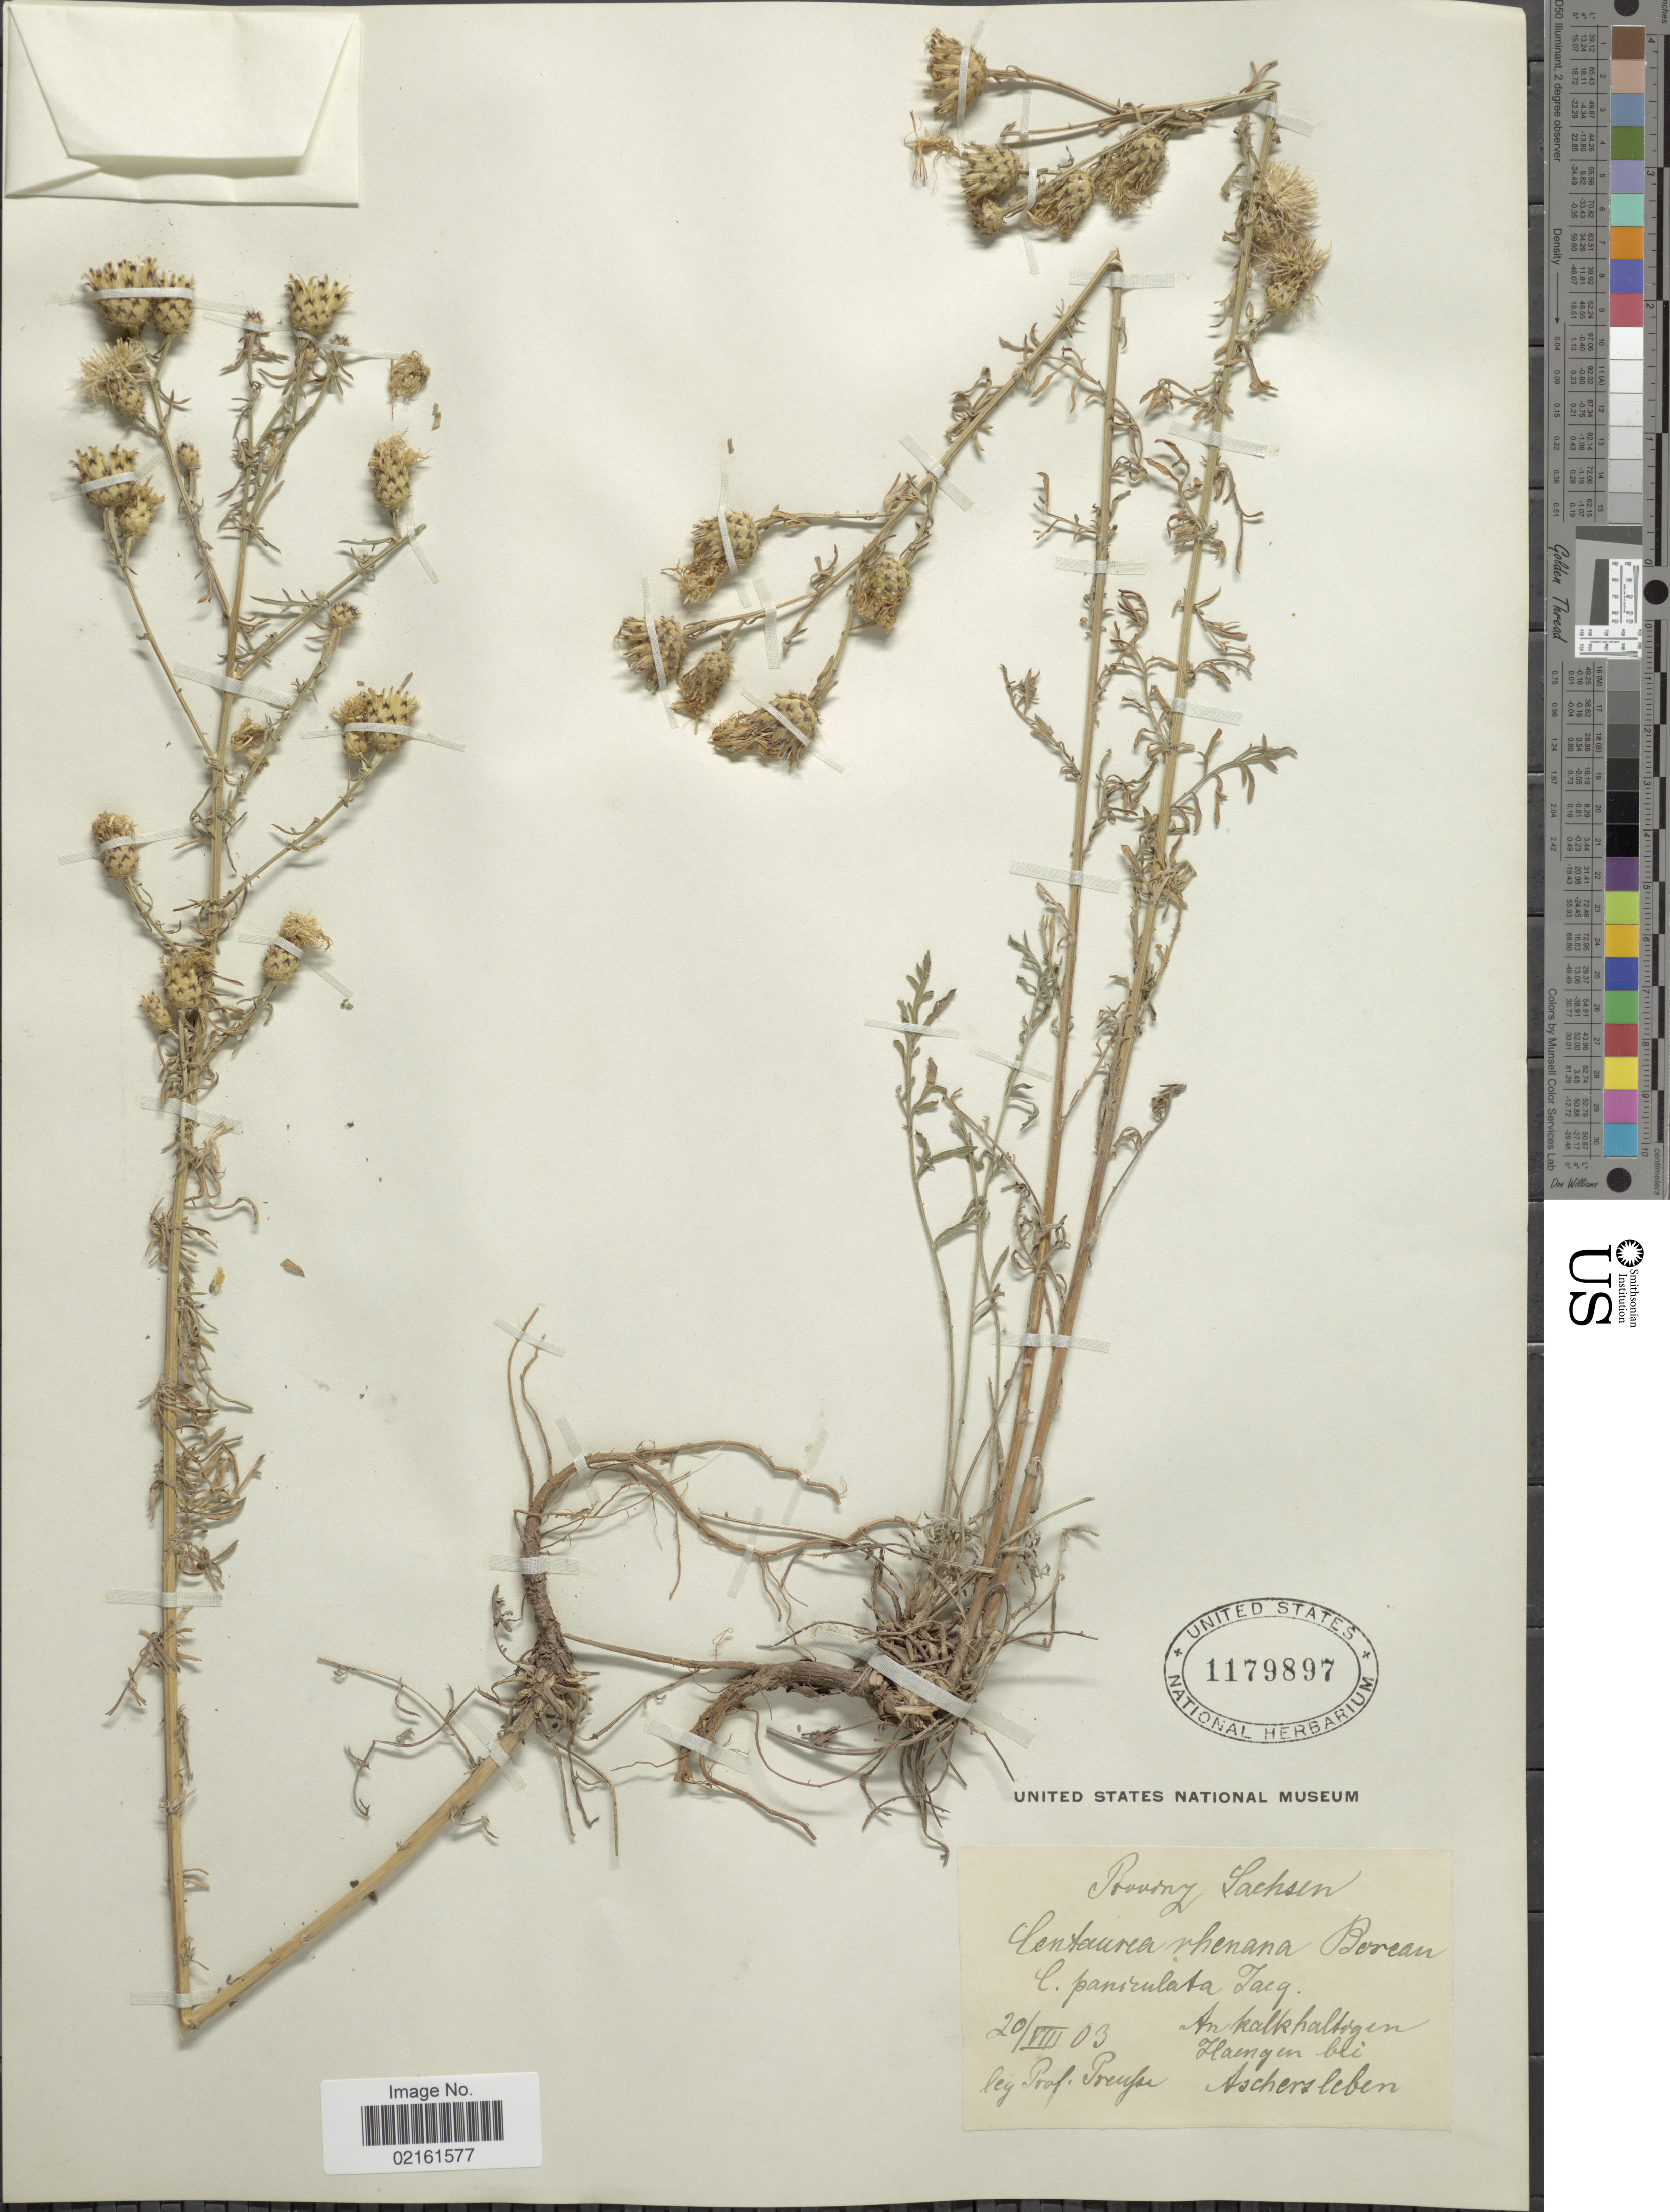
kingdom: Plantae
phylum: Tracheophyta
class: Magnoliopsida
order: Asterales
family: Asteraceae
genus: Centaurea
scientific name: Centaurea stoebe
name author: L.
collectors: C. Preuss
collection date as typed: Transcribed d/m/y: 20/8/03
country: Germany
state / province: Sachsen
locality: Ankalkhaltogen Haengen bei Aschersleben [interpreted]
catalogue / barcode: US 1179897